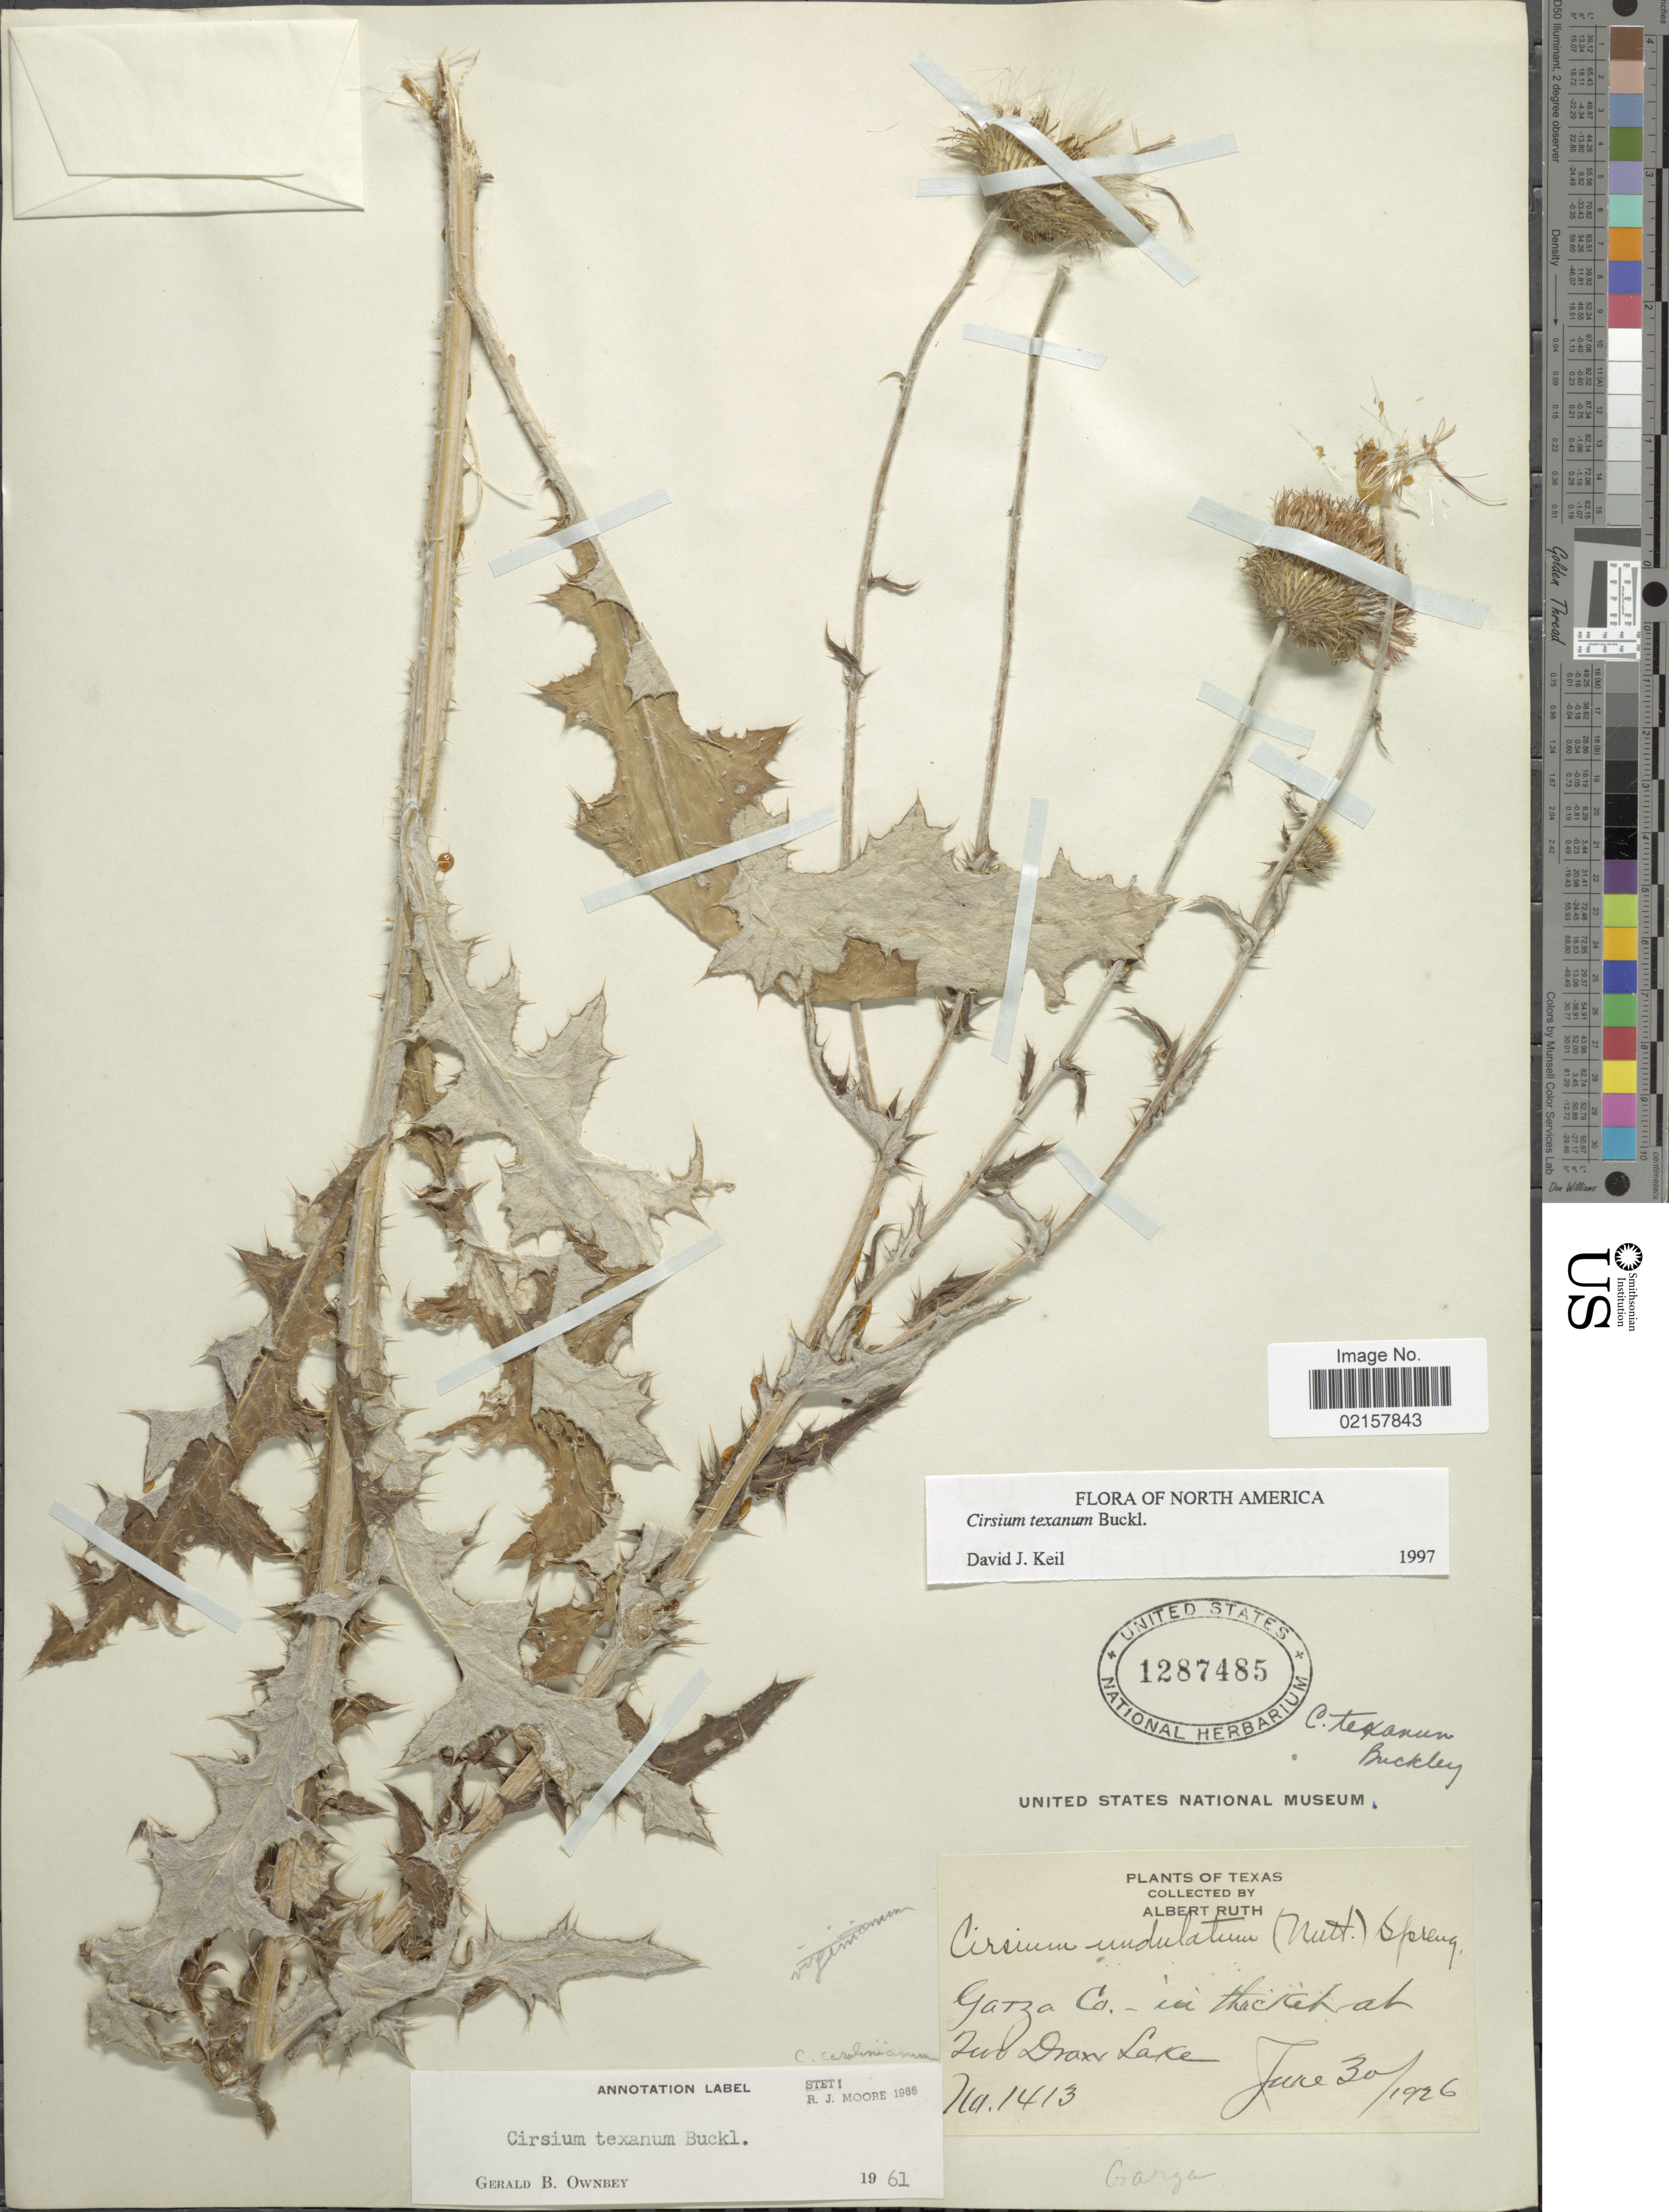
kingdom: Plantae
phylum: Tracheophyta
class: Magnoliopsida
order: Asterales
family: Asteraceae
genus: Cirsium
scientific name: Cirsium texanum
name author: Buckley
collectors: A. Ruth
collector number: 1413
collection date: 1926-06-30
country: United States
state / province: Texas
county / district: Garza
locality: Garza Co. - in thicket at Two Draw Lake (Dam).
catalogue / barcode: US 1287485